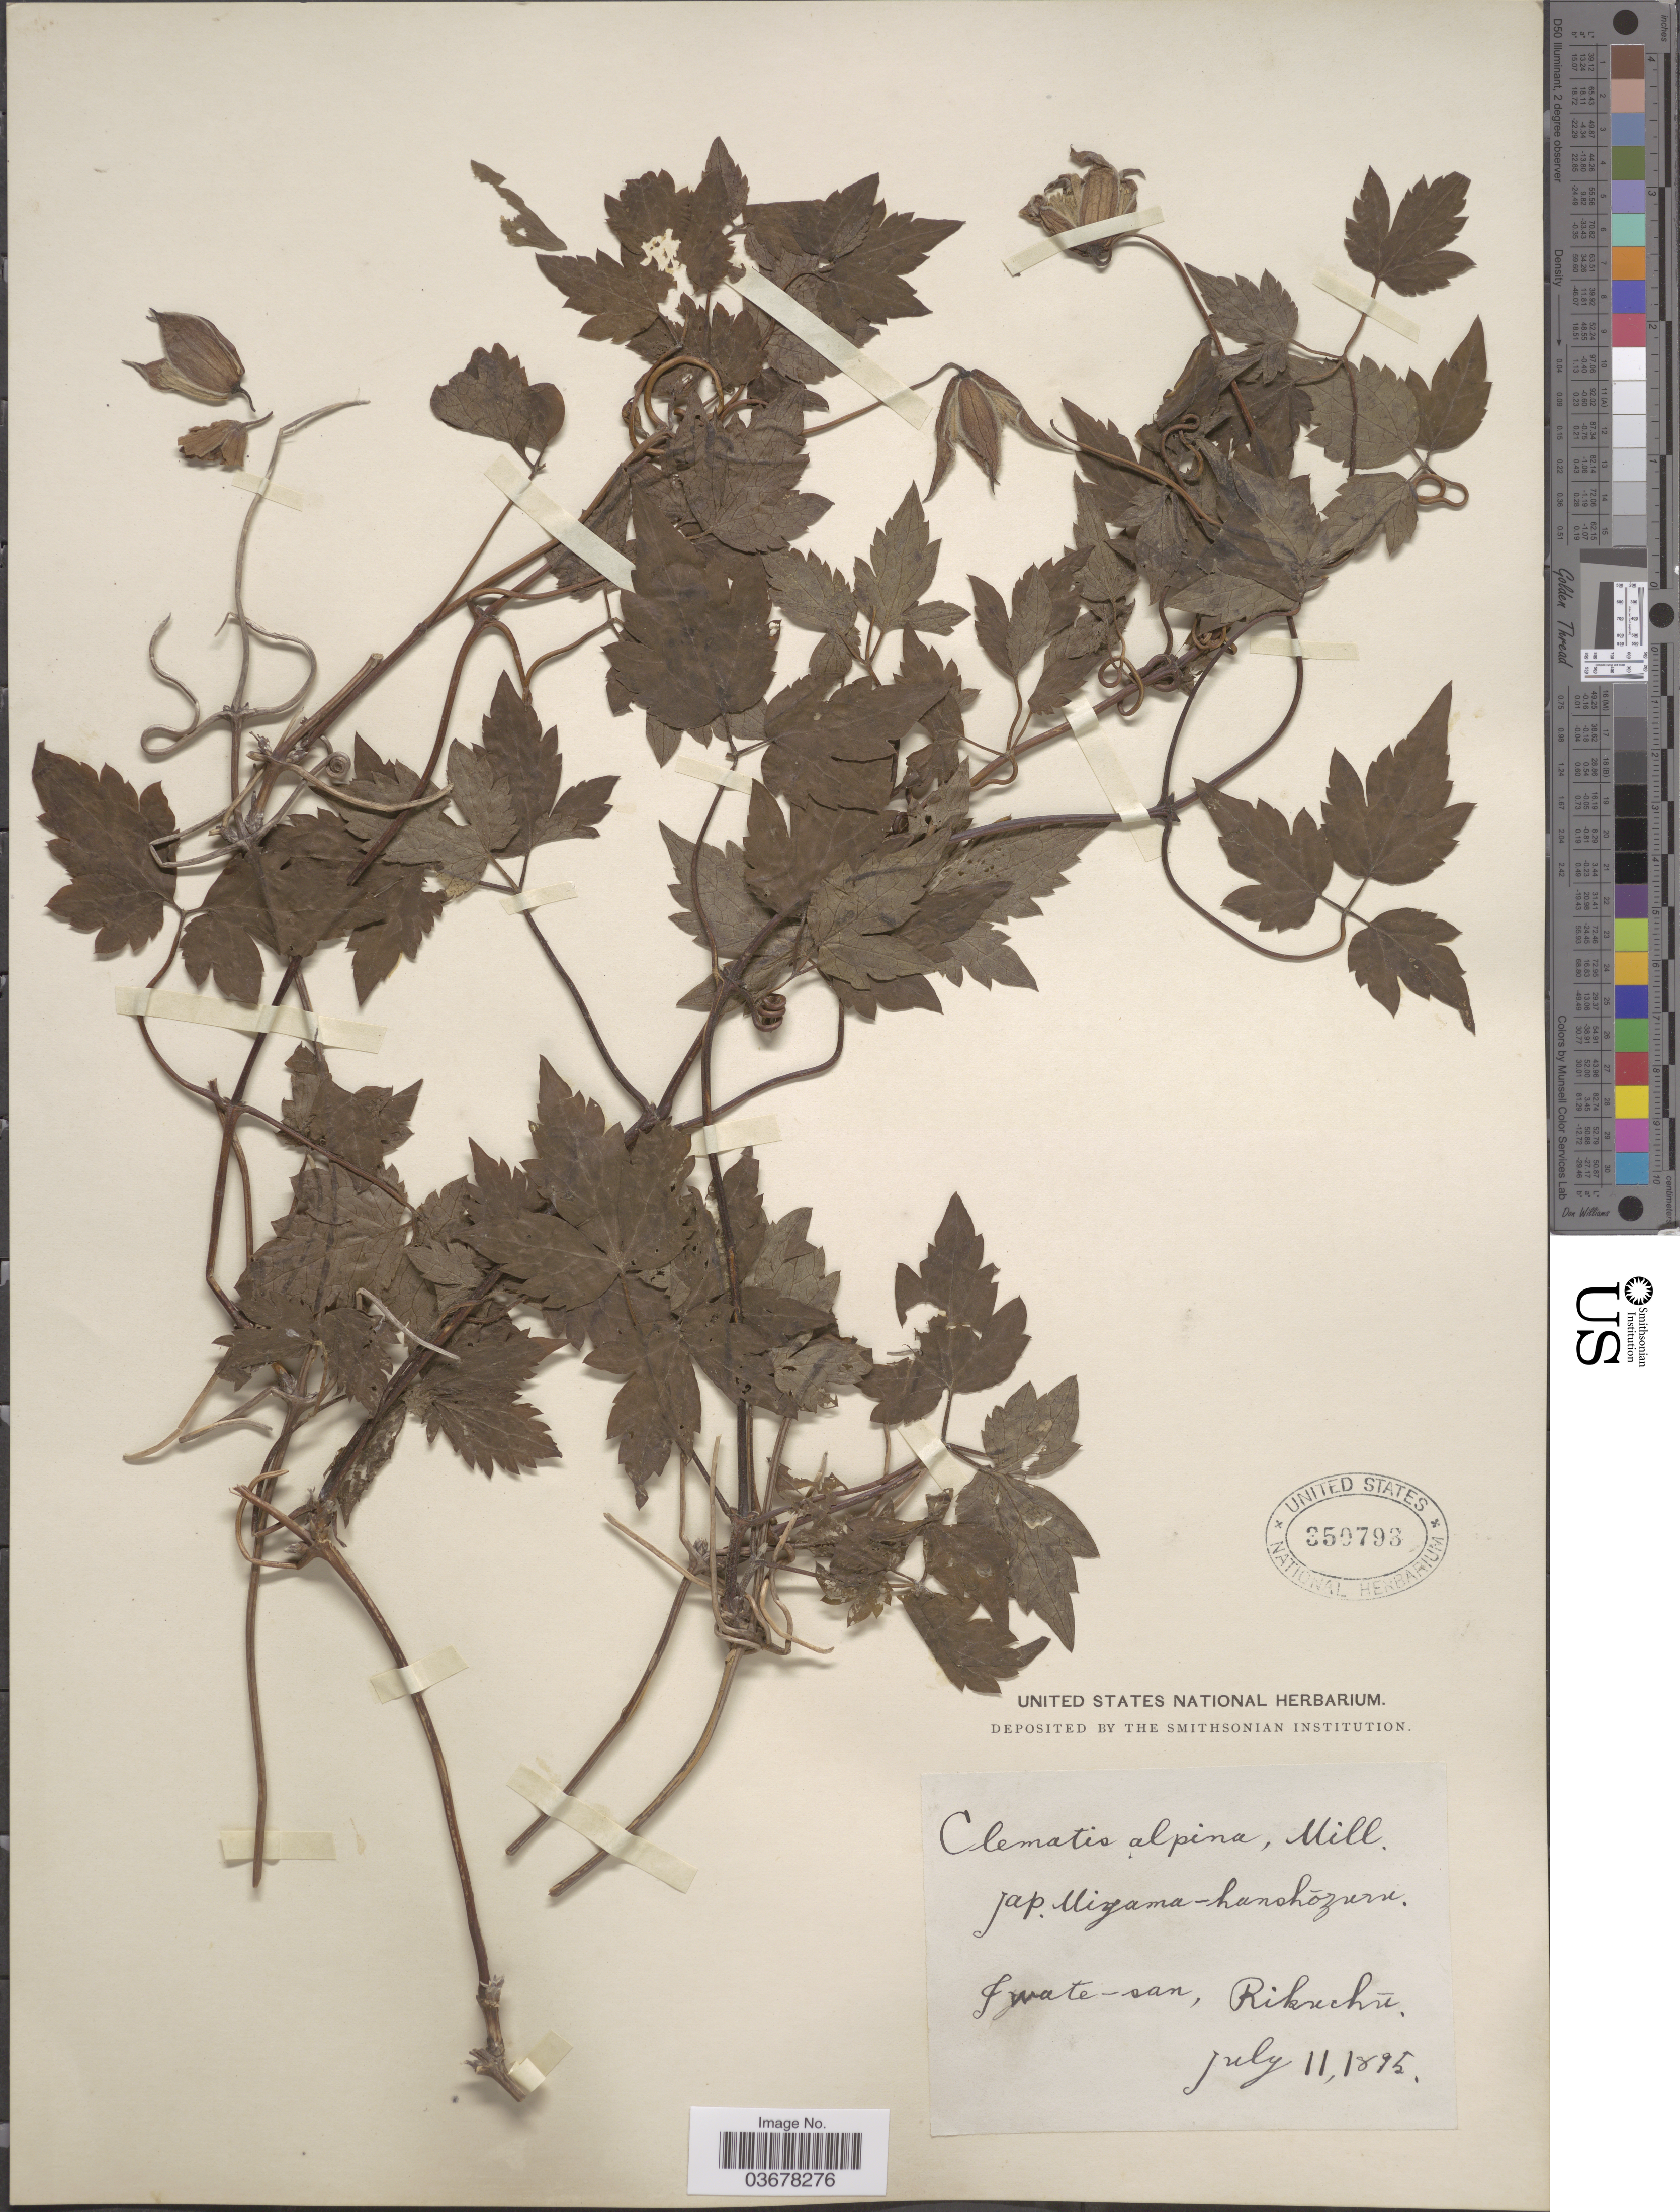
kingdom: Plantae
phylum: Tracheophyta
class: Magnoliopsida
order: Ranunculales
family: Ranunculaceae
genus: Clematis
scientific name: Clematis alpina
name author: (L.) Mill.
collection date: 1895-07-11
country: Japan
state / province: Iwate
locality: Iwate-san, Rikuchū.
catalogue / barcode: US 350793